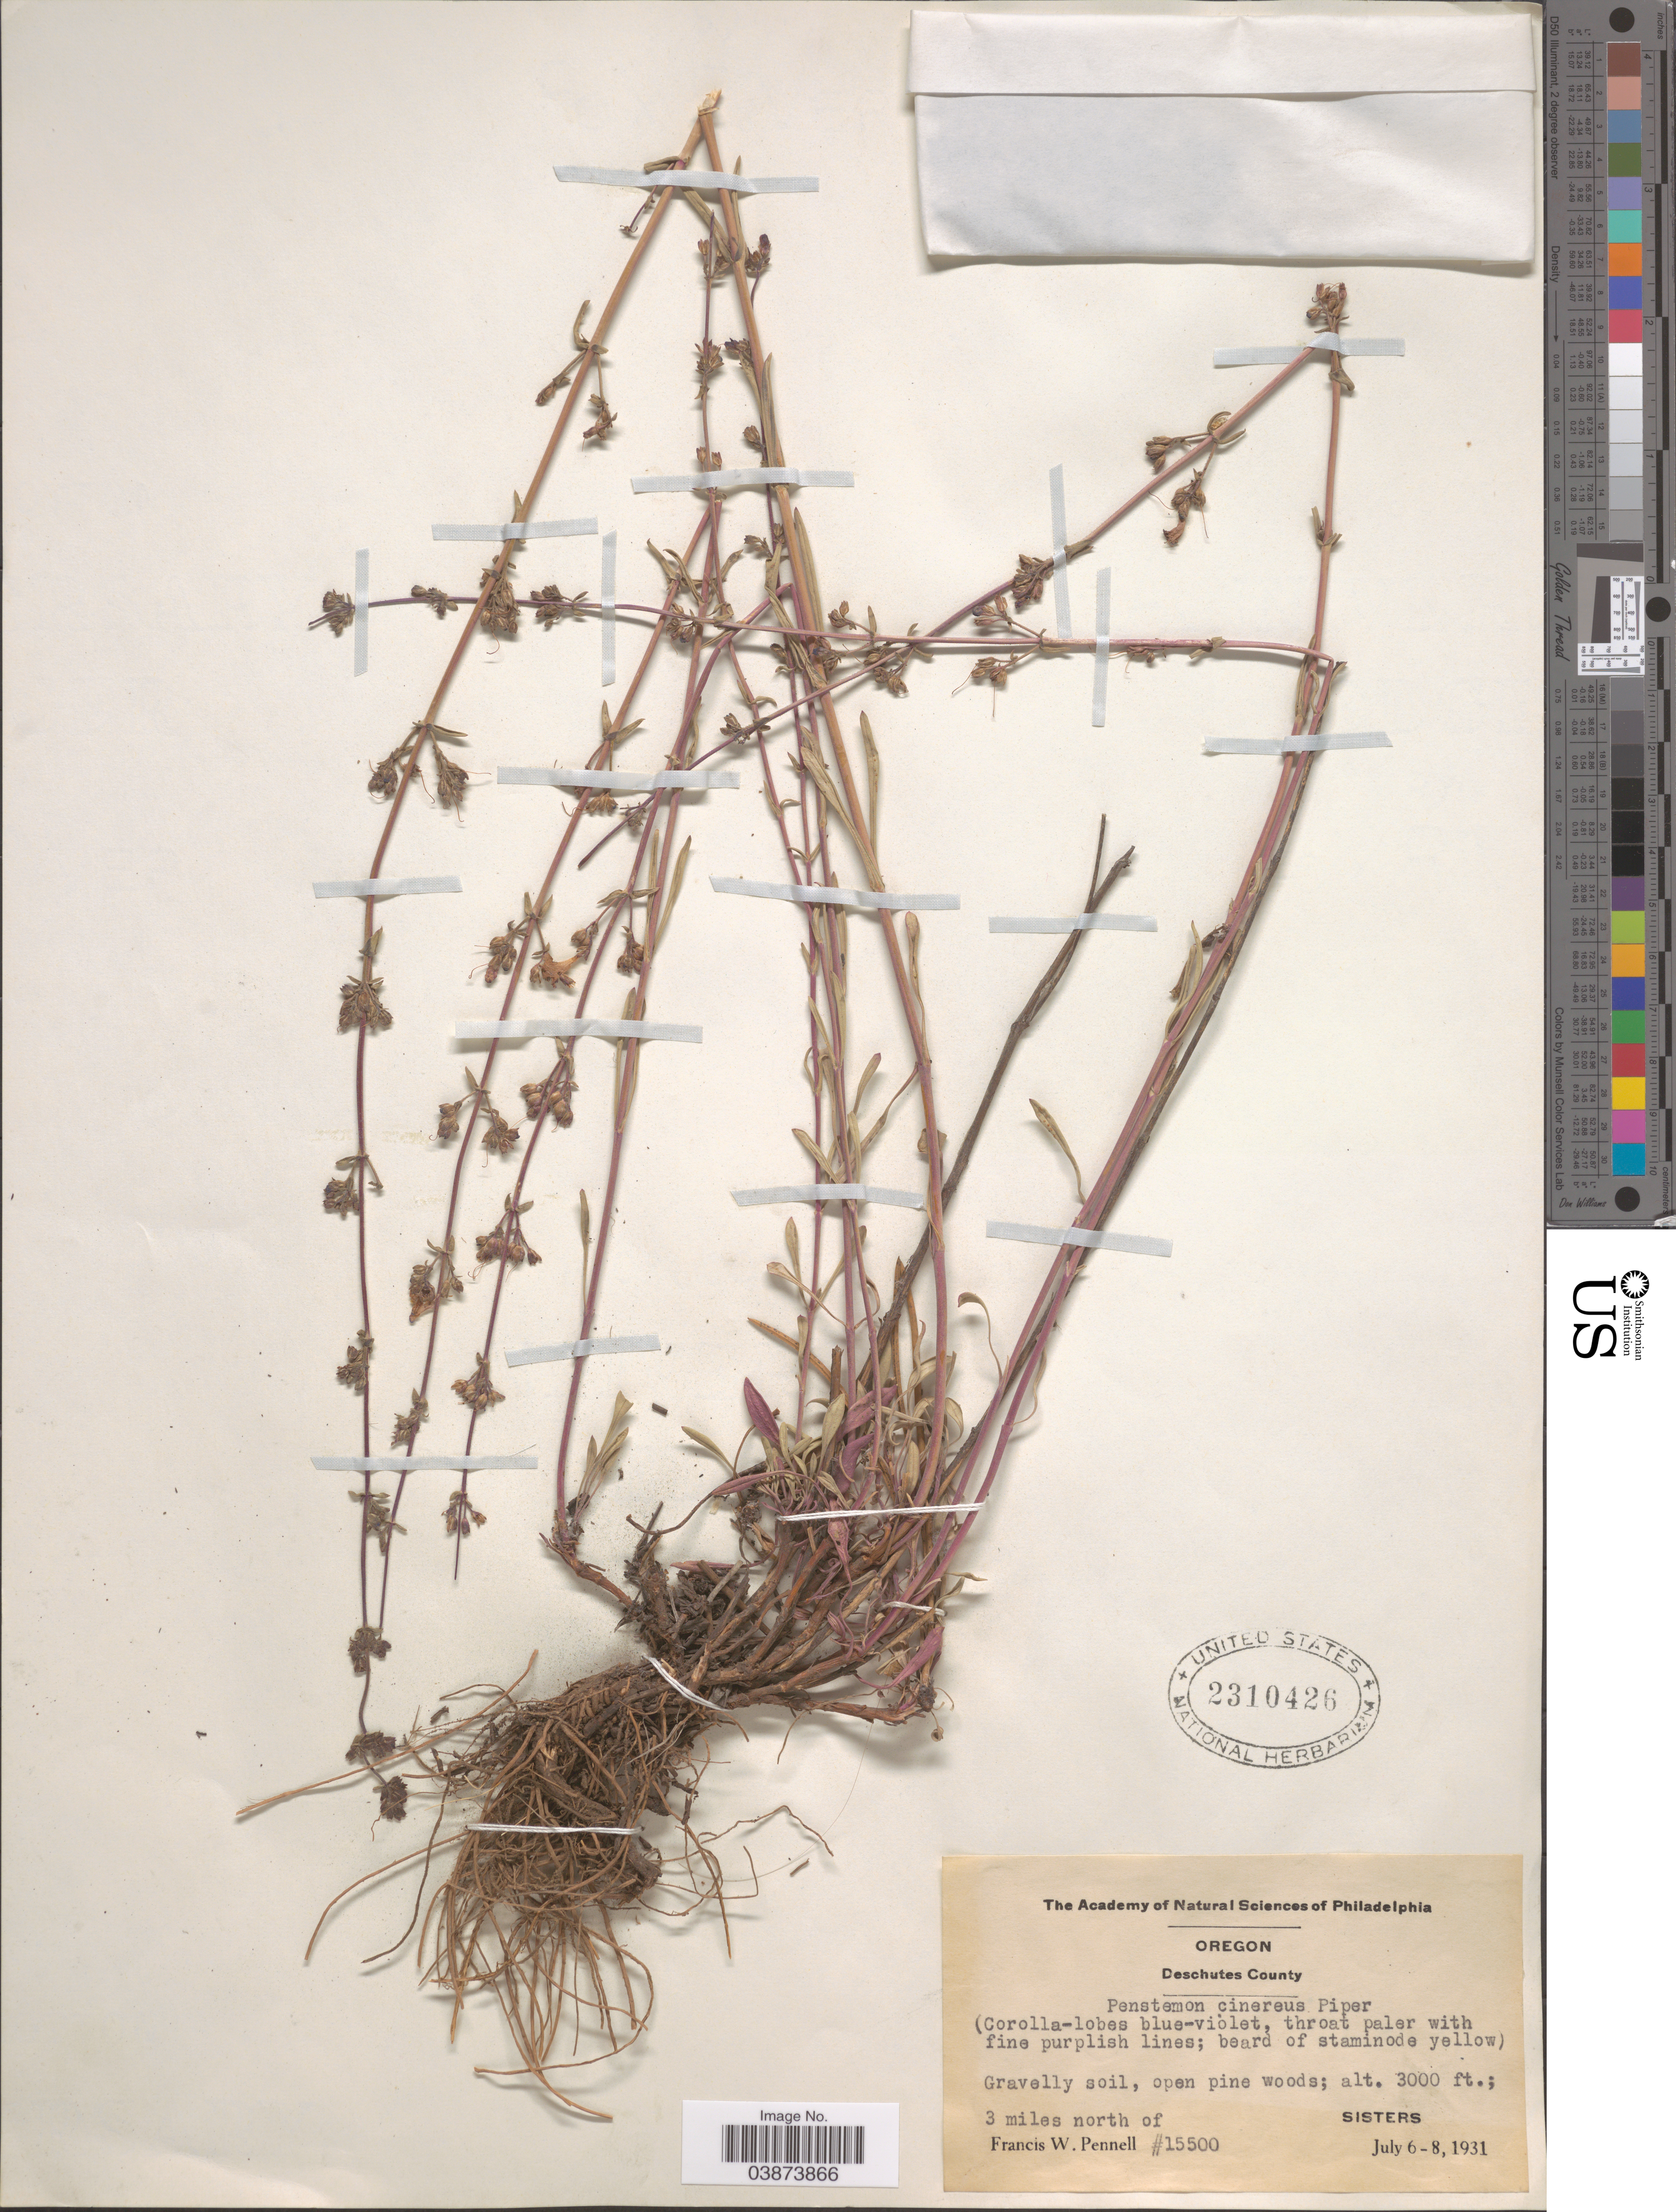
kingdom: Plantae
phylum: Tracheophyta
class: Magnoliopsida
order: Lamiales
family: Plantaginaceae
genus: Penstemon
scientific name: Penstemon cinereus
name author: Piper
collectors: F. W. Pennell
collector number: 15500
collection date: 1931-07-06/1931-07-08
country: United States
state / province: Oregon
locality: Deschutes County. 3 miles north of Sisters.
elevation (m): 914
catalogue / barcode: US 2310426